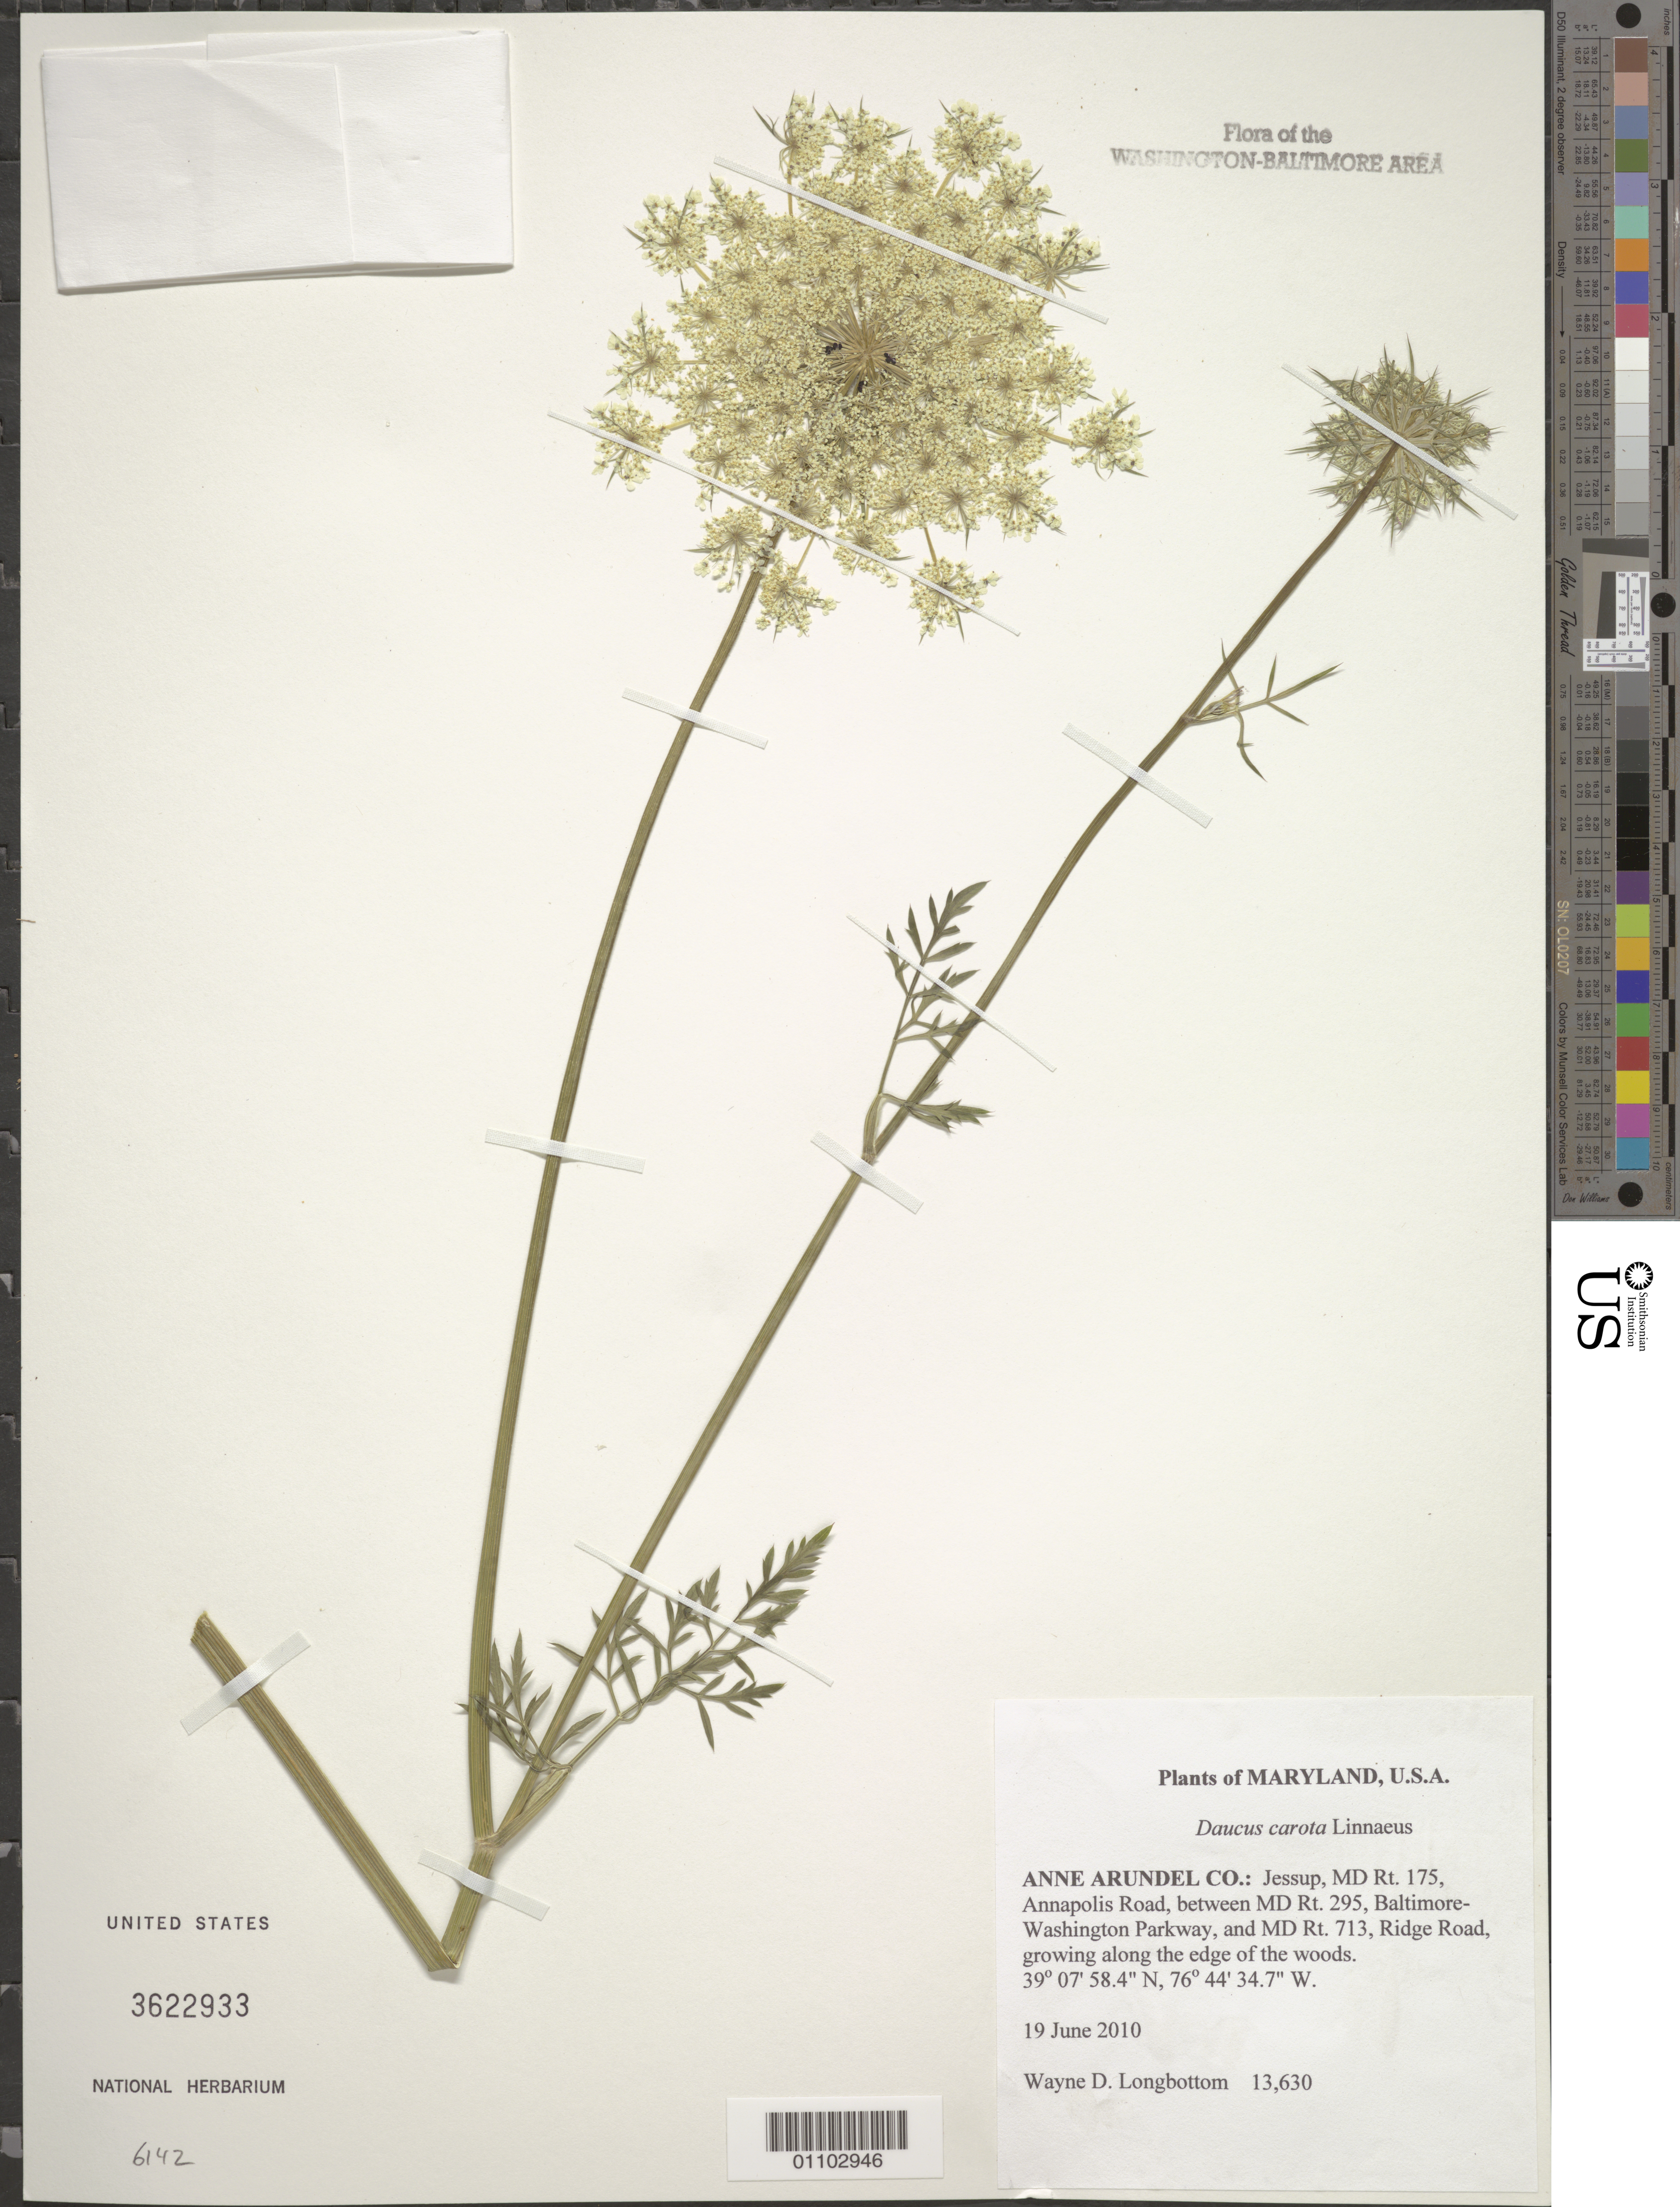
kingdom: Plantae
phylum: Tracheophyta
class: Magnoliopsida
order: Apiales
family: Apiaceae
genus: Daucus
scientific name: Daucus carota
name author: L.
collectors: W. D. Longbottom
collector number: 13630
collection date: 2010-06-19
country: United States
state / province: Maryland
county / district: Anne Arundel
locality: Jessup, MD Rt. 175, Annapolis Road, between MD Rt. 295, Baltimore-Washington Parkway, and MD Rt. 713, Ridge Road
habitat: Growing along the edge of the woods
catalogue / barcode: US 3622933